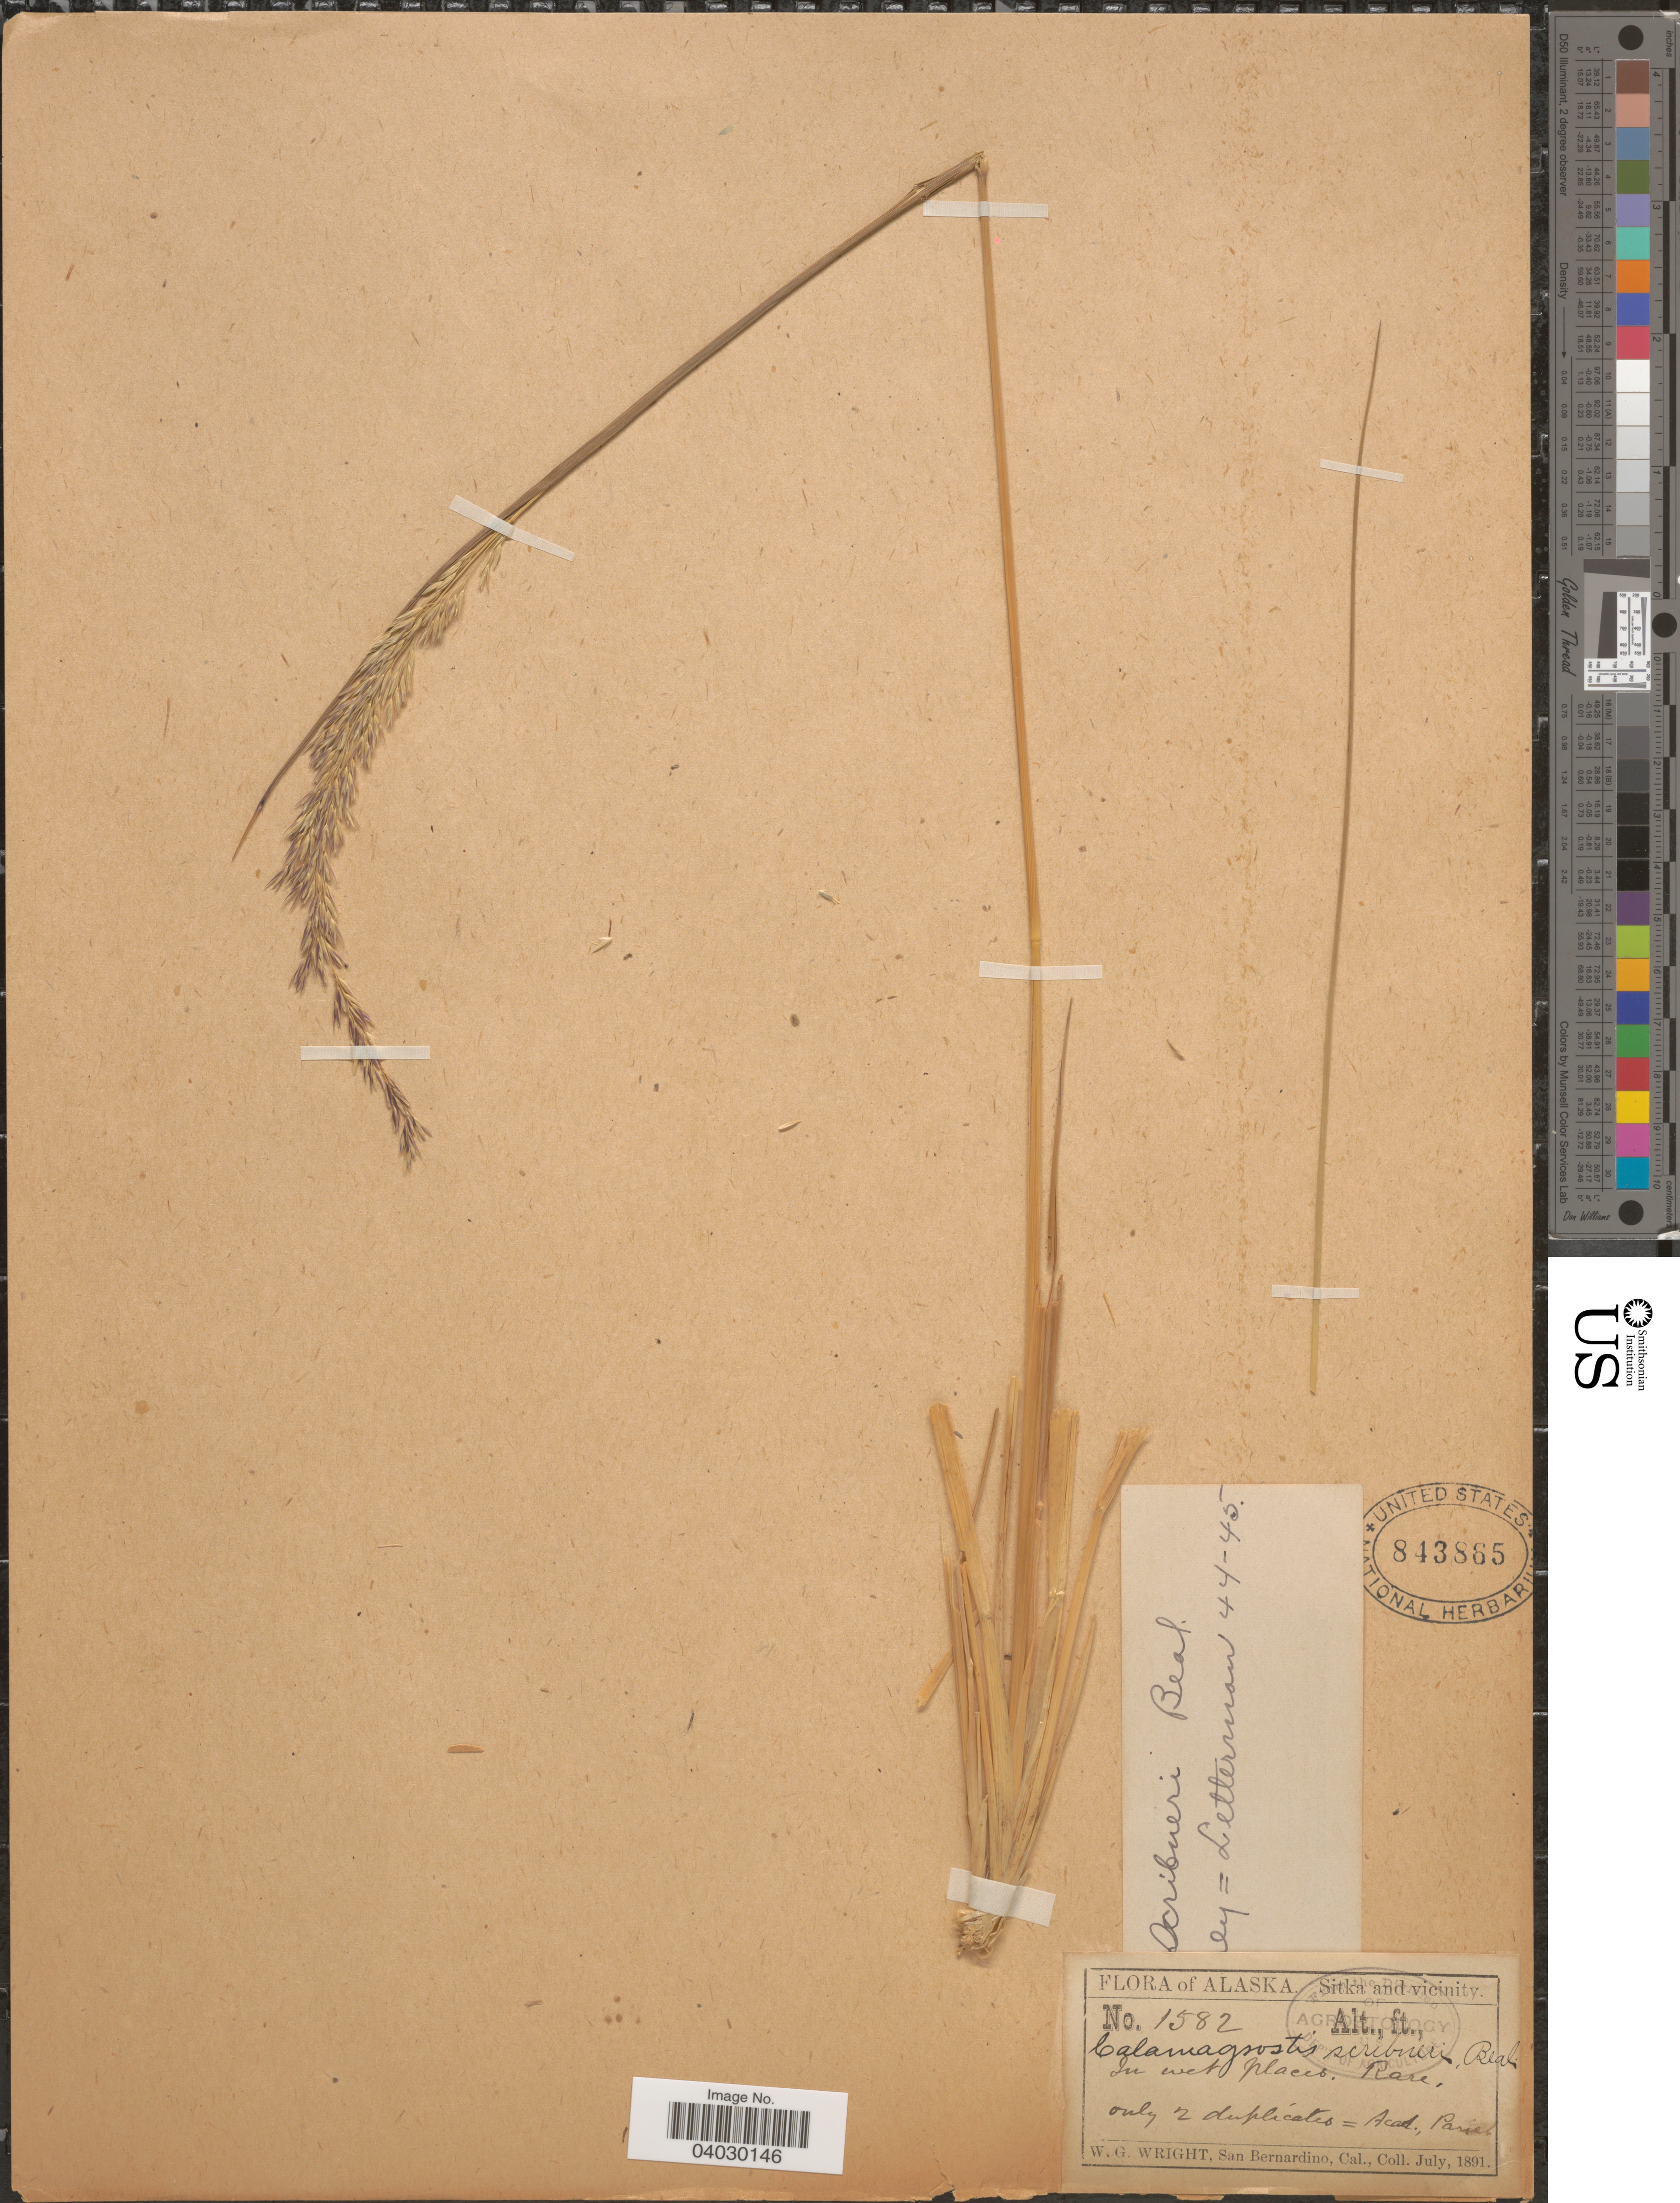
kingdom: Plantae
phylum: Tracheophyta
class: Liliopsida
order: Poales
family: Poaceae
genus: Calamagrostis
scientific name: Calamagrostis nutkaensis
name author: (J. Presl) Steud.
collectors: W. G. Wright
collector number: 1582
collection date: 1891-07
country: United States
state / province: Alaska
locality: Sitka and vicinity.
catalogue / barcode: US 843865